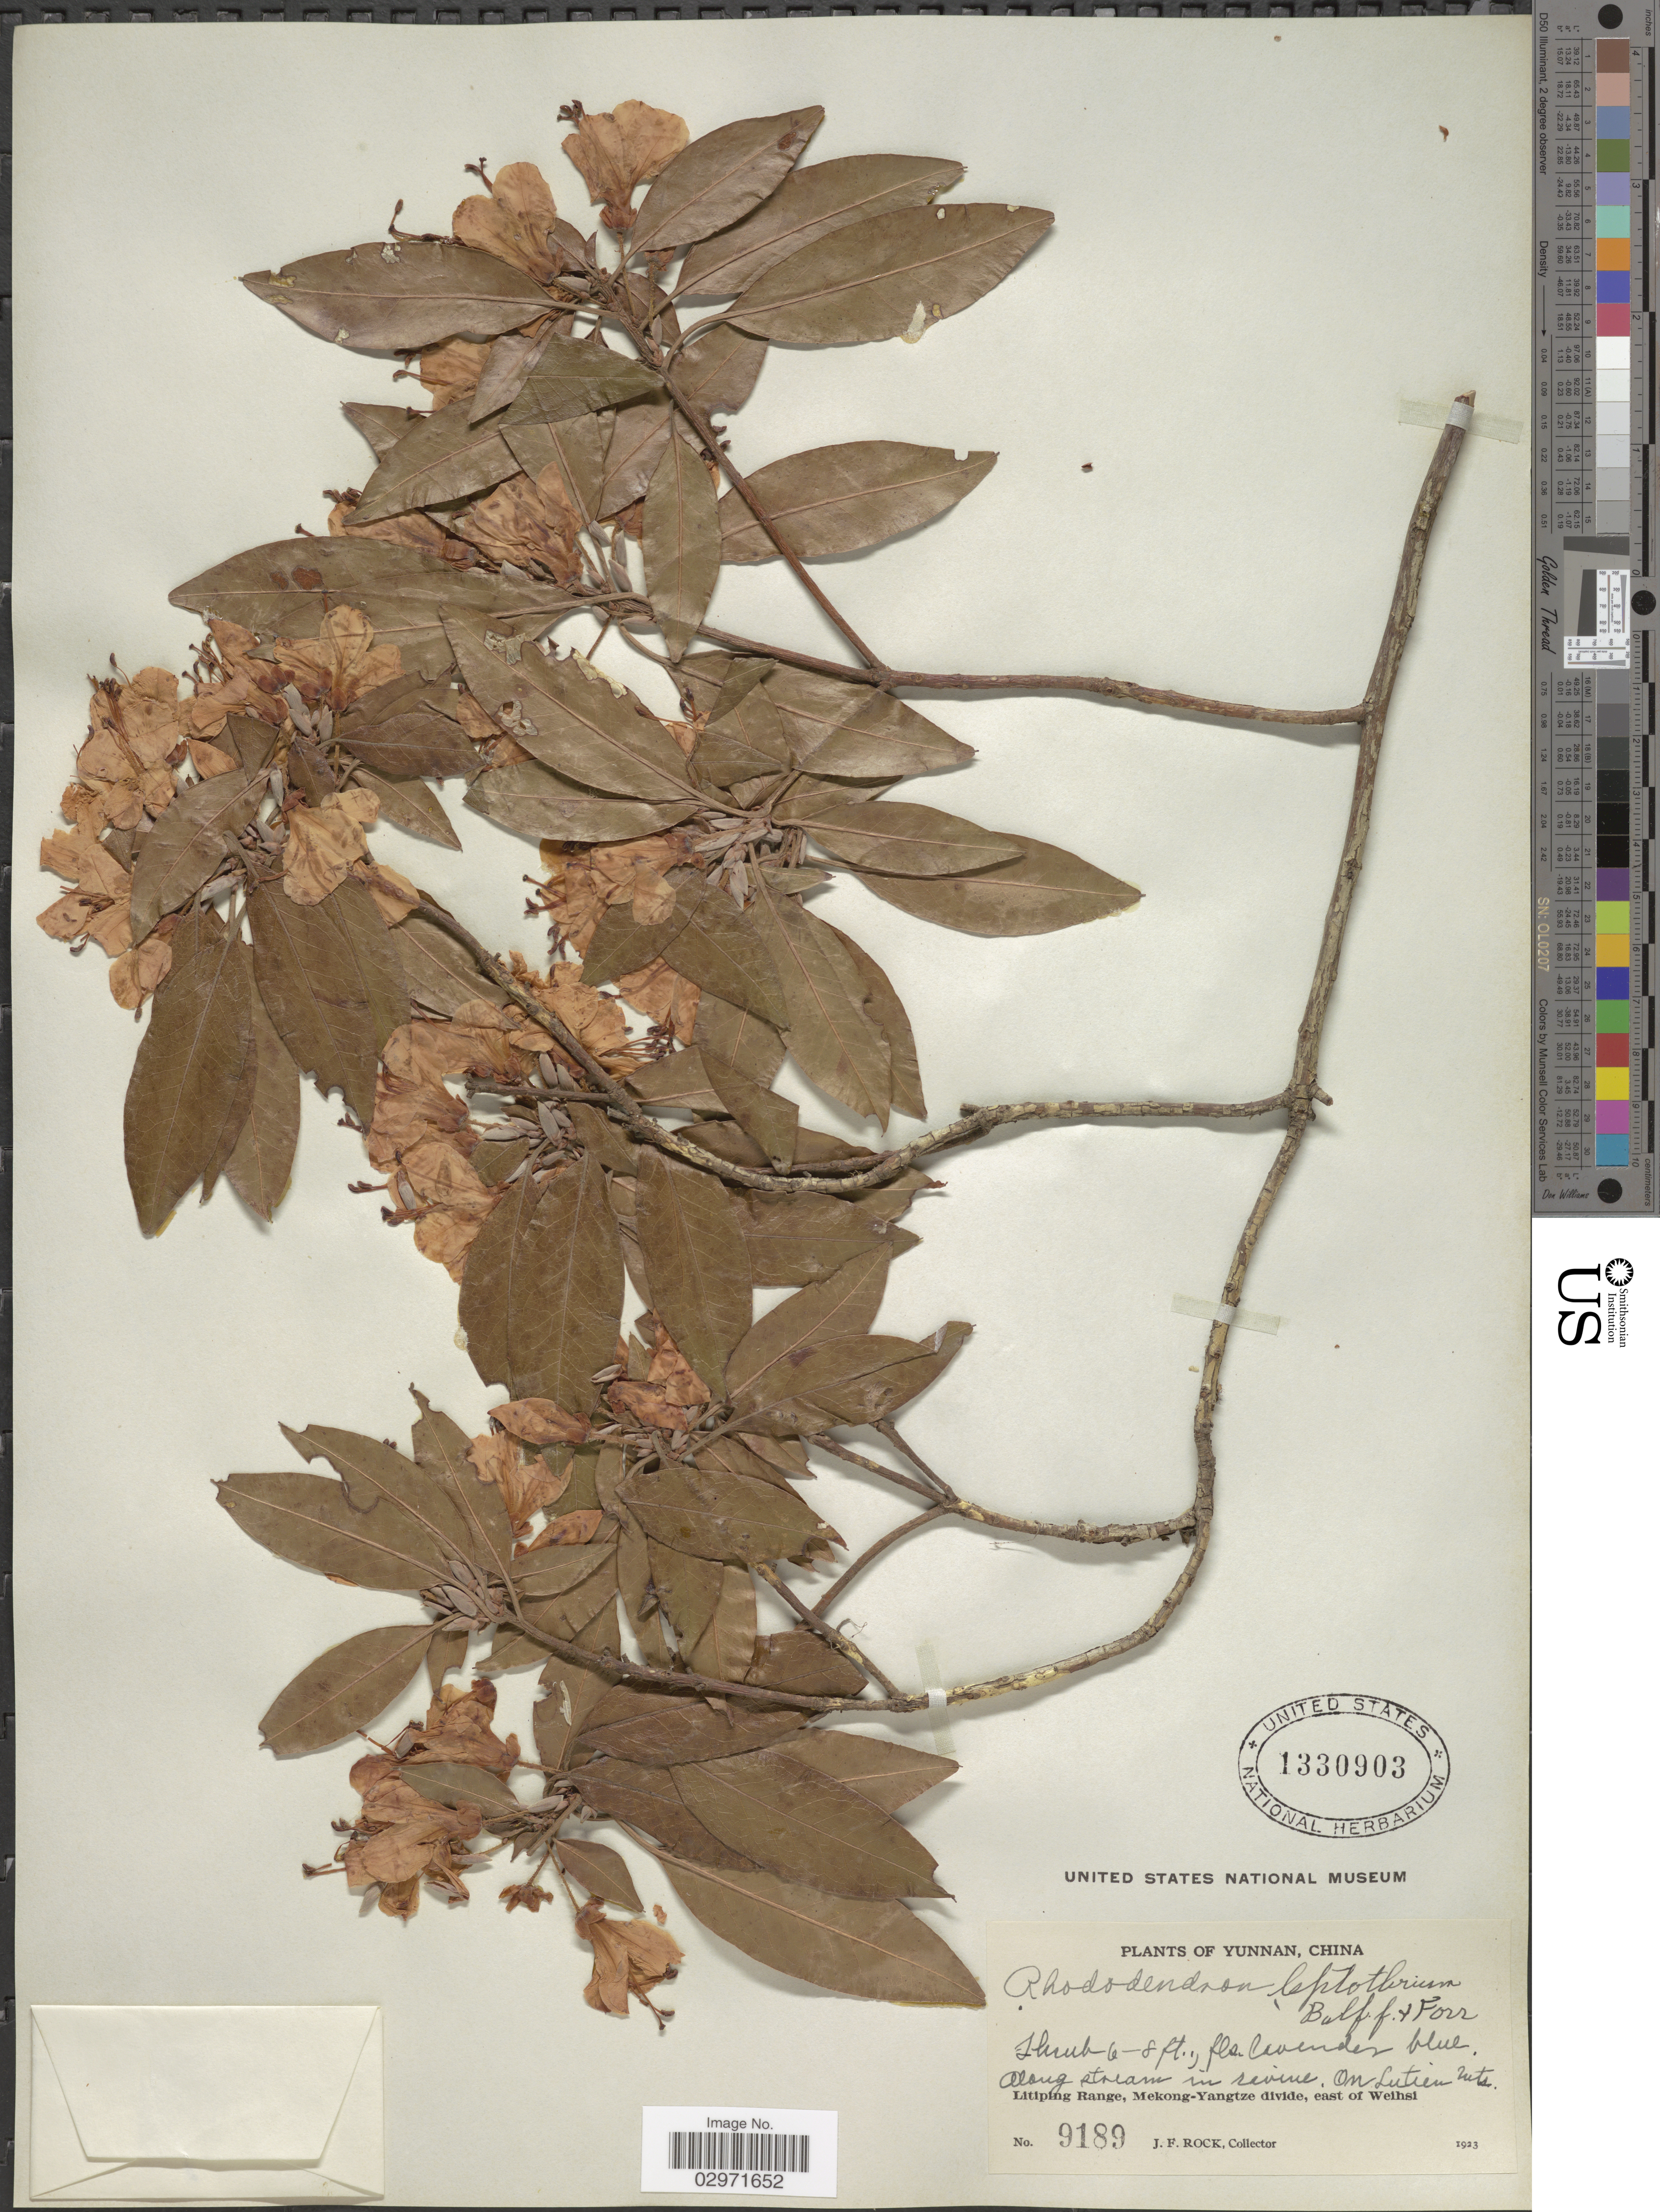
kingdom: Plantae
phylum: Tracheophyta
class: Magnoliopsida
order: Ericales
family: Ericaceae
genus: Rhododendron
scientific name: Rhododendron leptothrium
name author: Balf. f. & Forrest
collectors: J. Rock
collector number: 9189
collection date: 1923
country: China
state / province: Yunnan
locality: Litiping Range, Mekong-Yangtze divide, east of Weihsi. On Lutien Mts.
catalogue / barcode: US 1330903